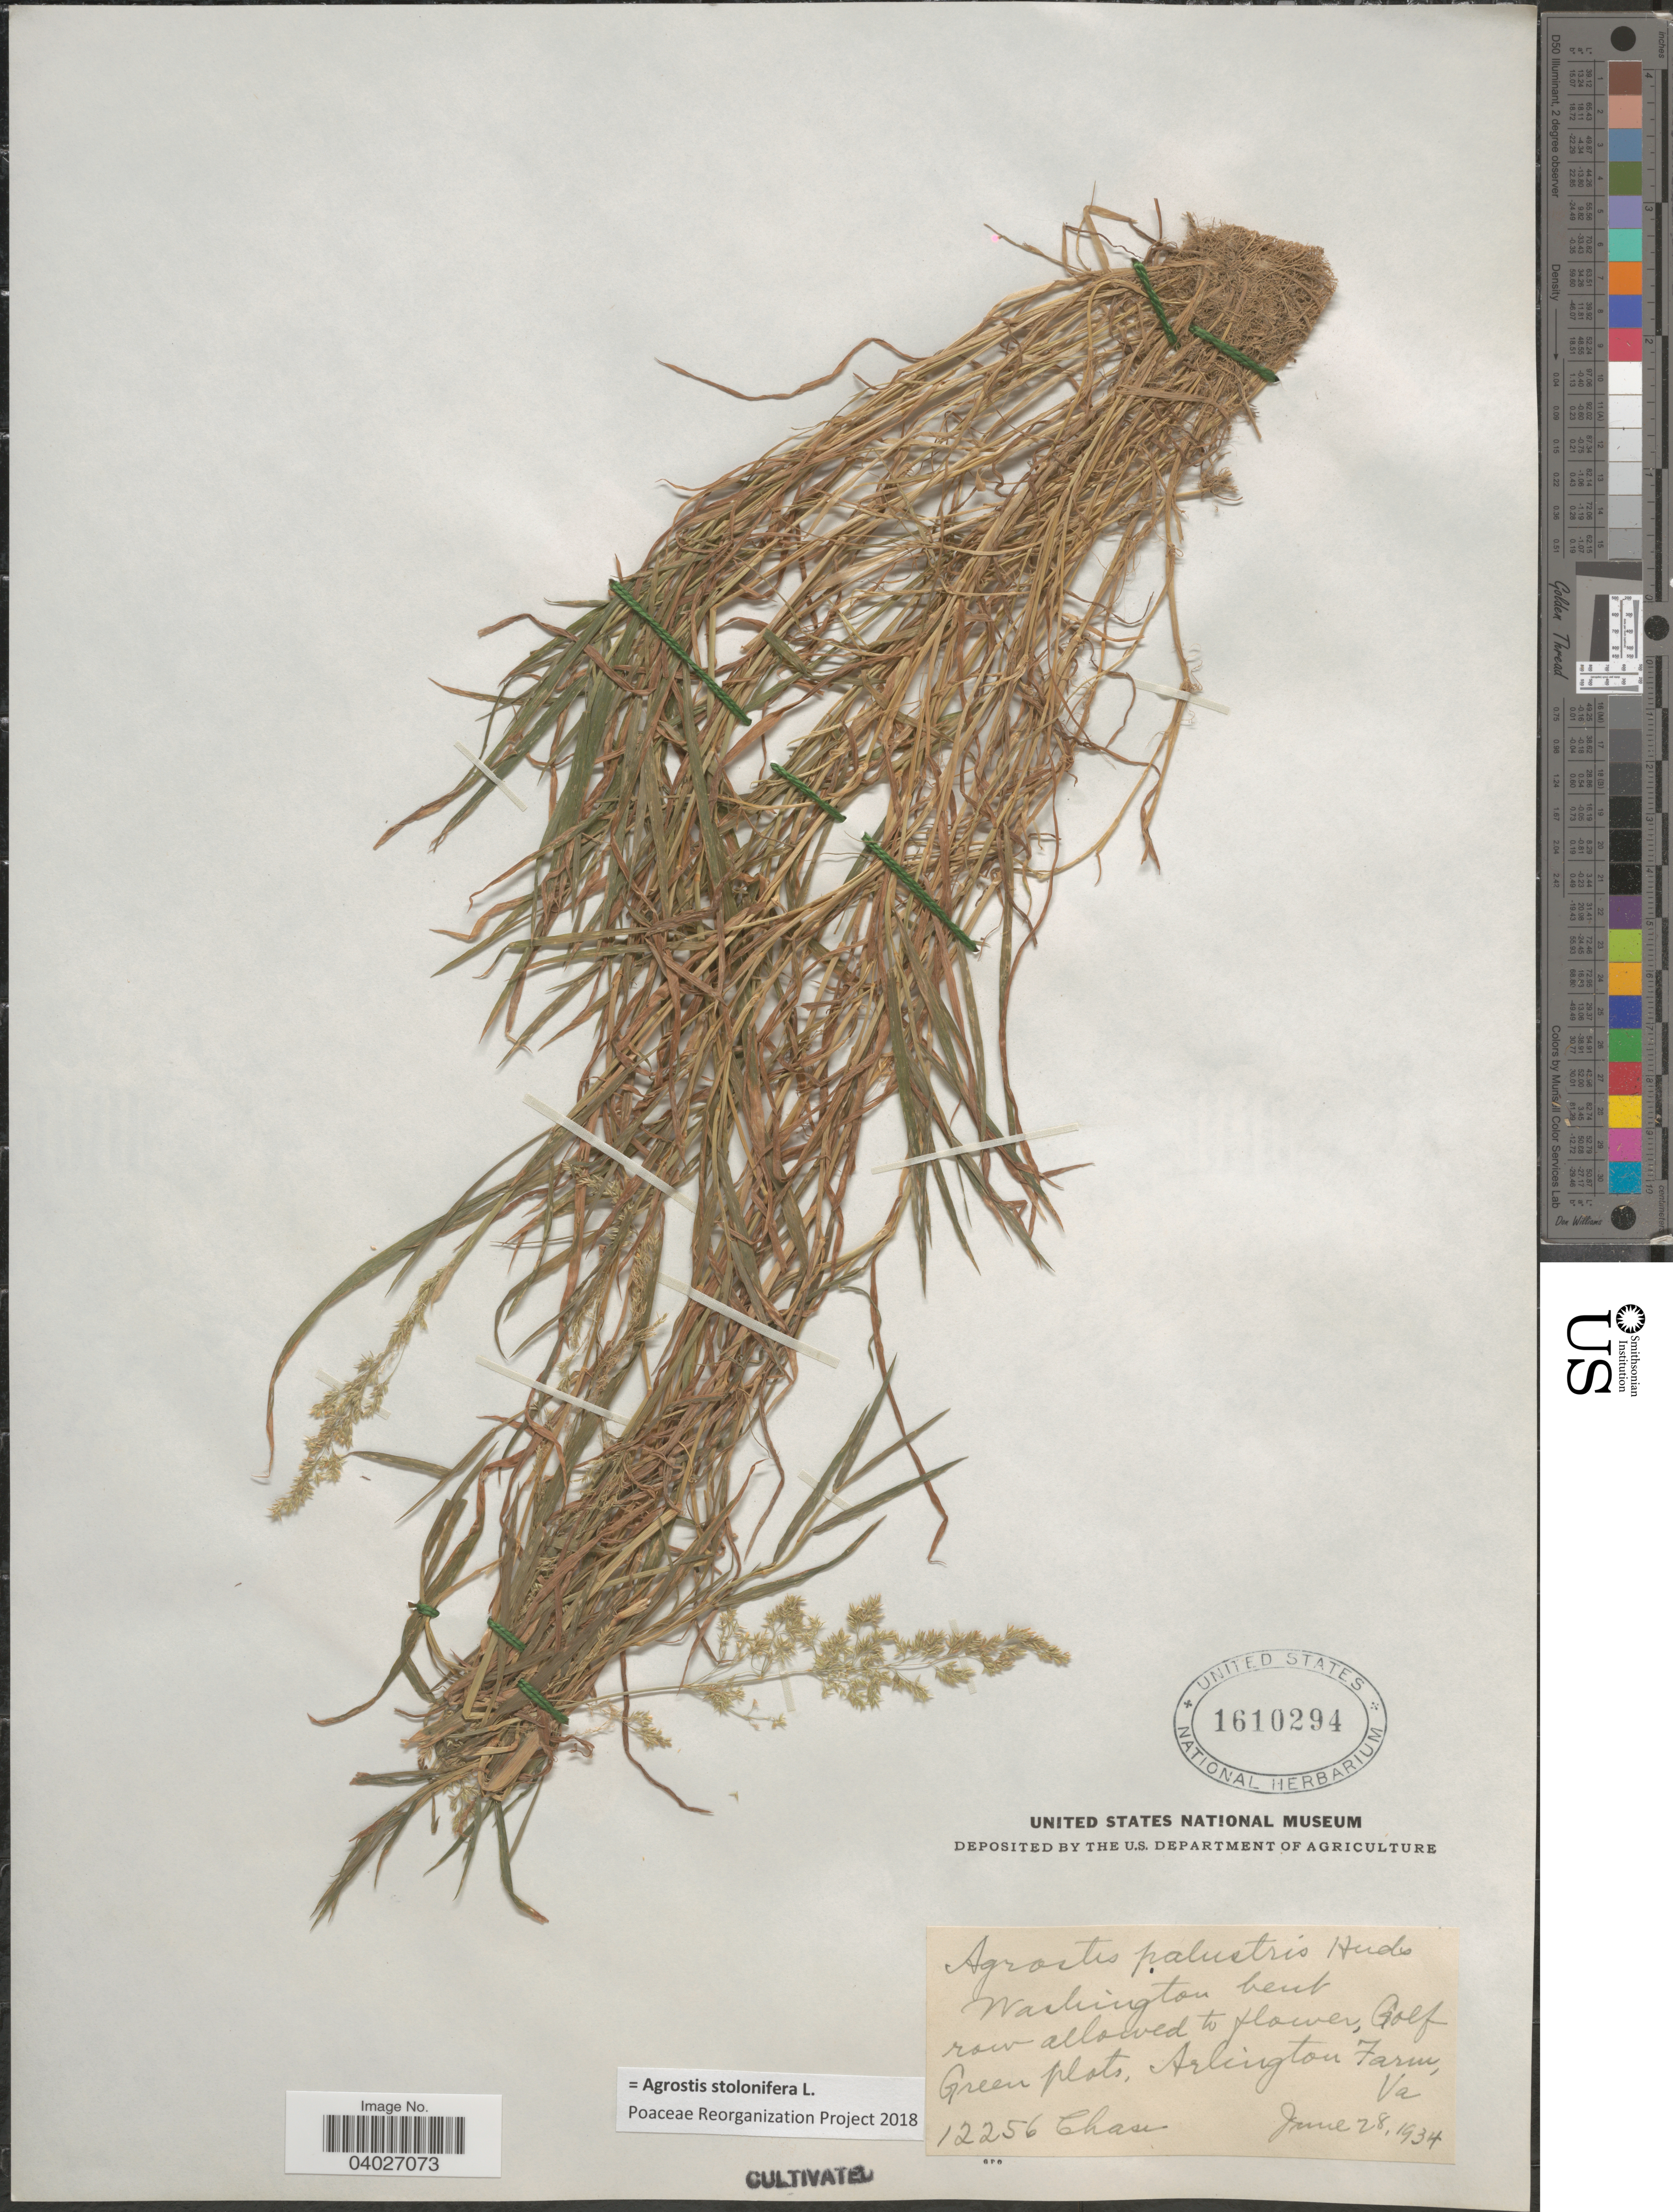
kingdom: Plantae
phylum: Tracheophyta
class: Liliopsida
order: Poales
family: Poaceae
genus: Agrostis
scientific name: Agrostis stolonifera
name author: L.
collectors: Chase, --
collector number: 12256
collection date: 1934-06-28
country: United States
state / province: Virginia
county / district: Arlington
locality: Golf Green plats, Arlington Farm.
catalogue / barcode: US 1610294